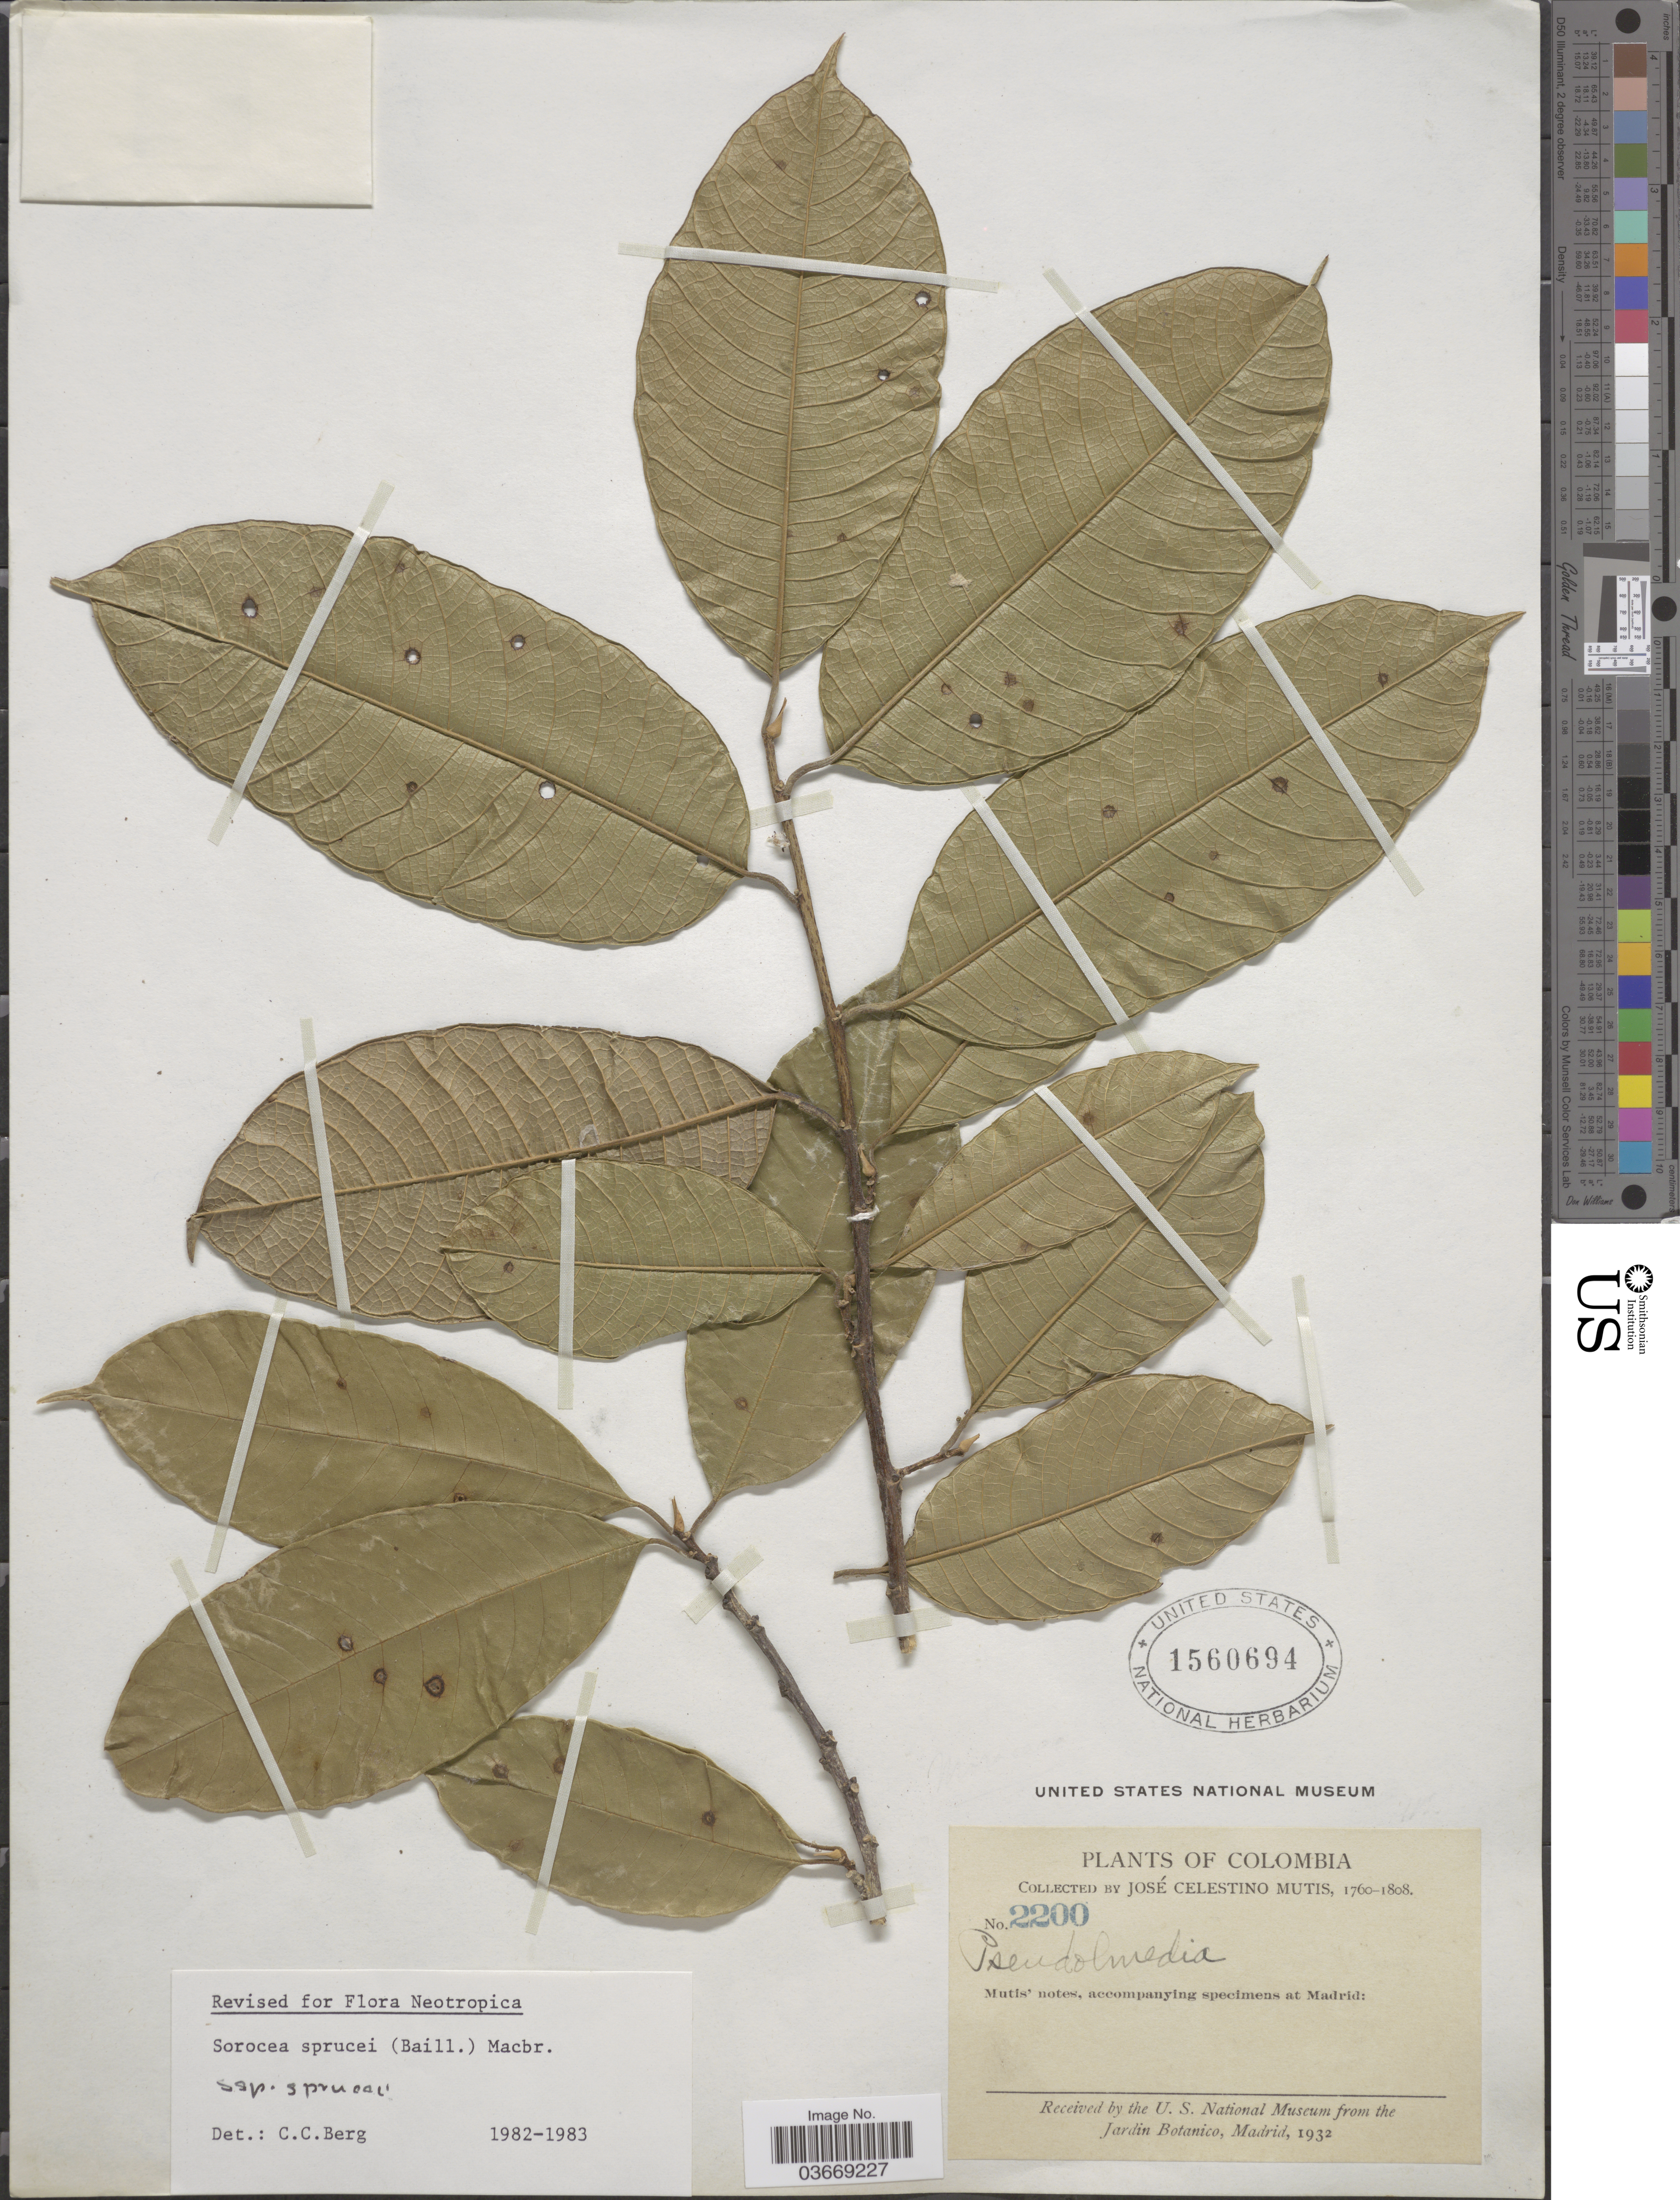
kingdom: Plantae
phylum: Tracheophyta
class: Magnoliopsida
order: Rosales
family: Moraceae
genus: Sorocea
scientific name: Sorocea sprucei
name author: (Baill.) J.F. Macbr.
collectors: J. C. B. Mutis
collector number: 2200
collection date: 1760/1808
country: Colombia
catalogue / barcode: US 1560694